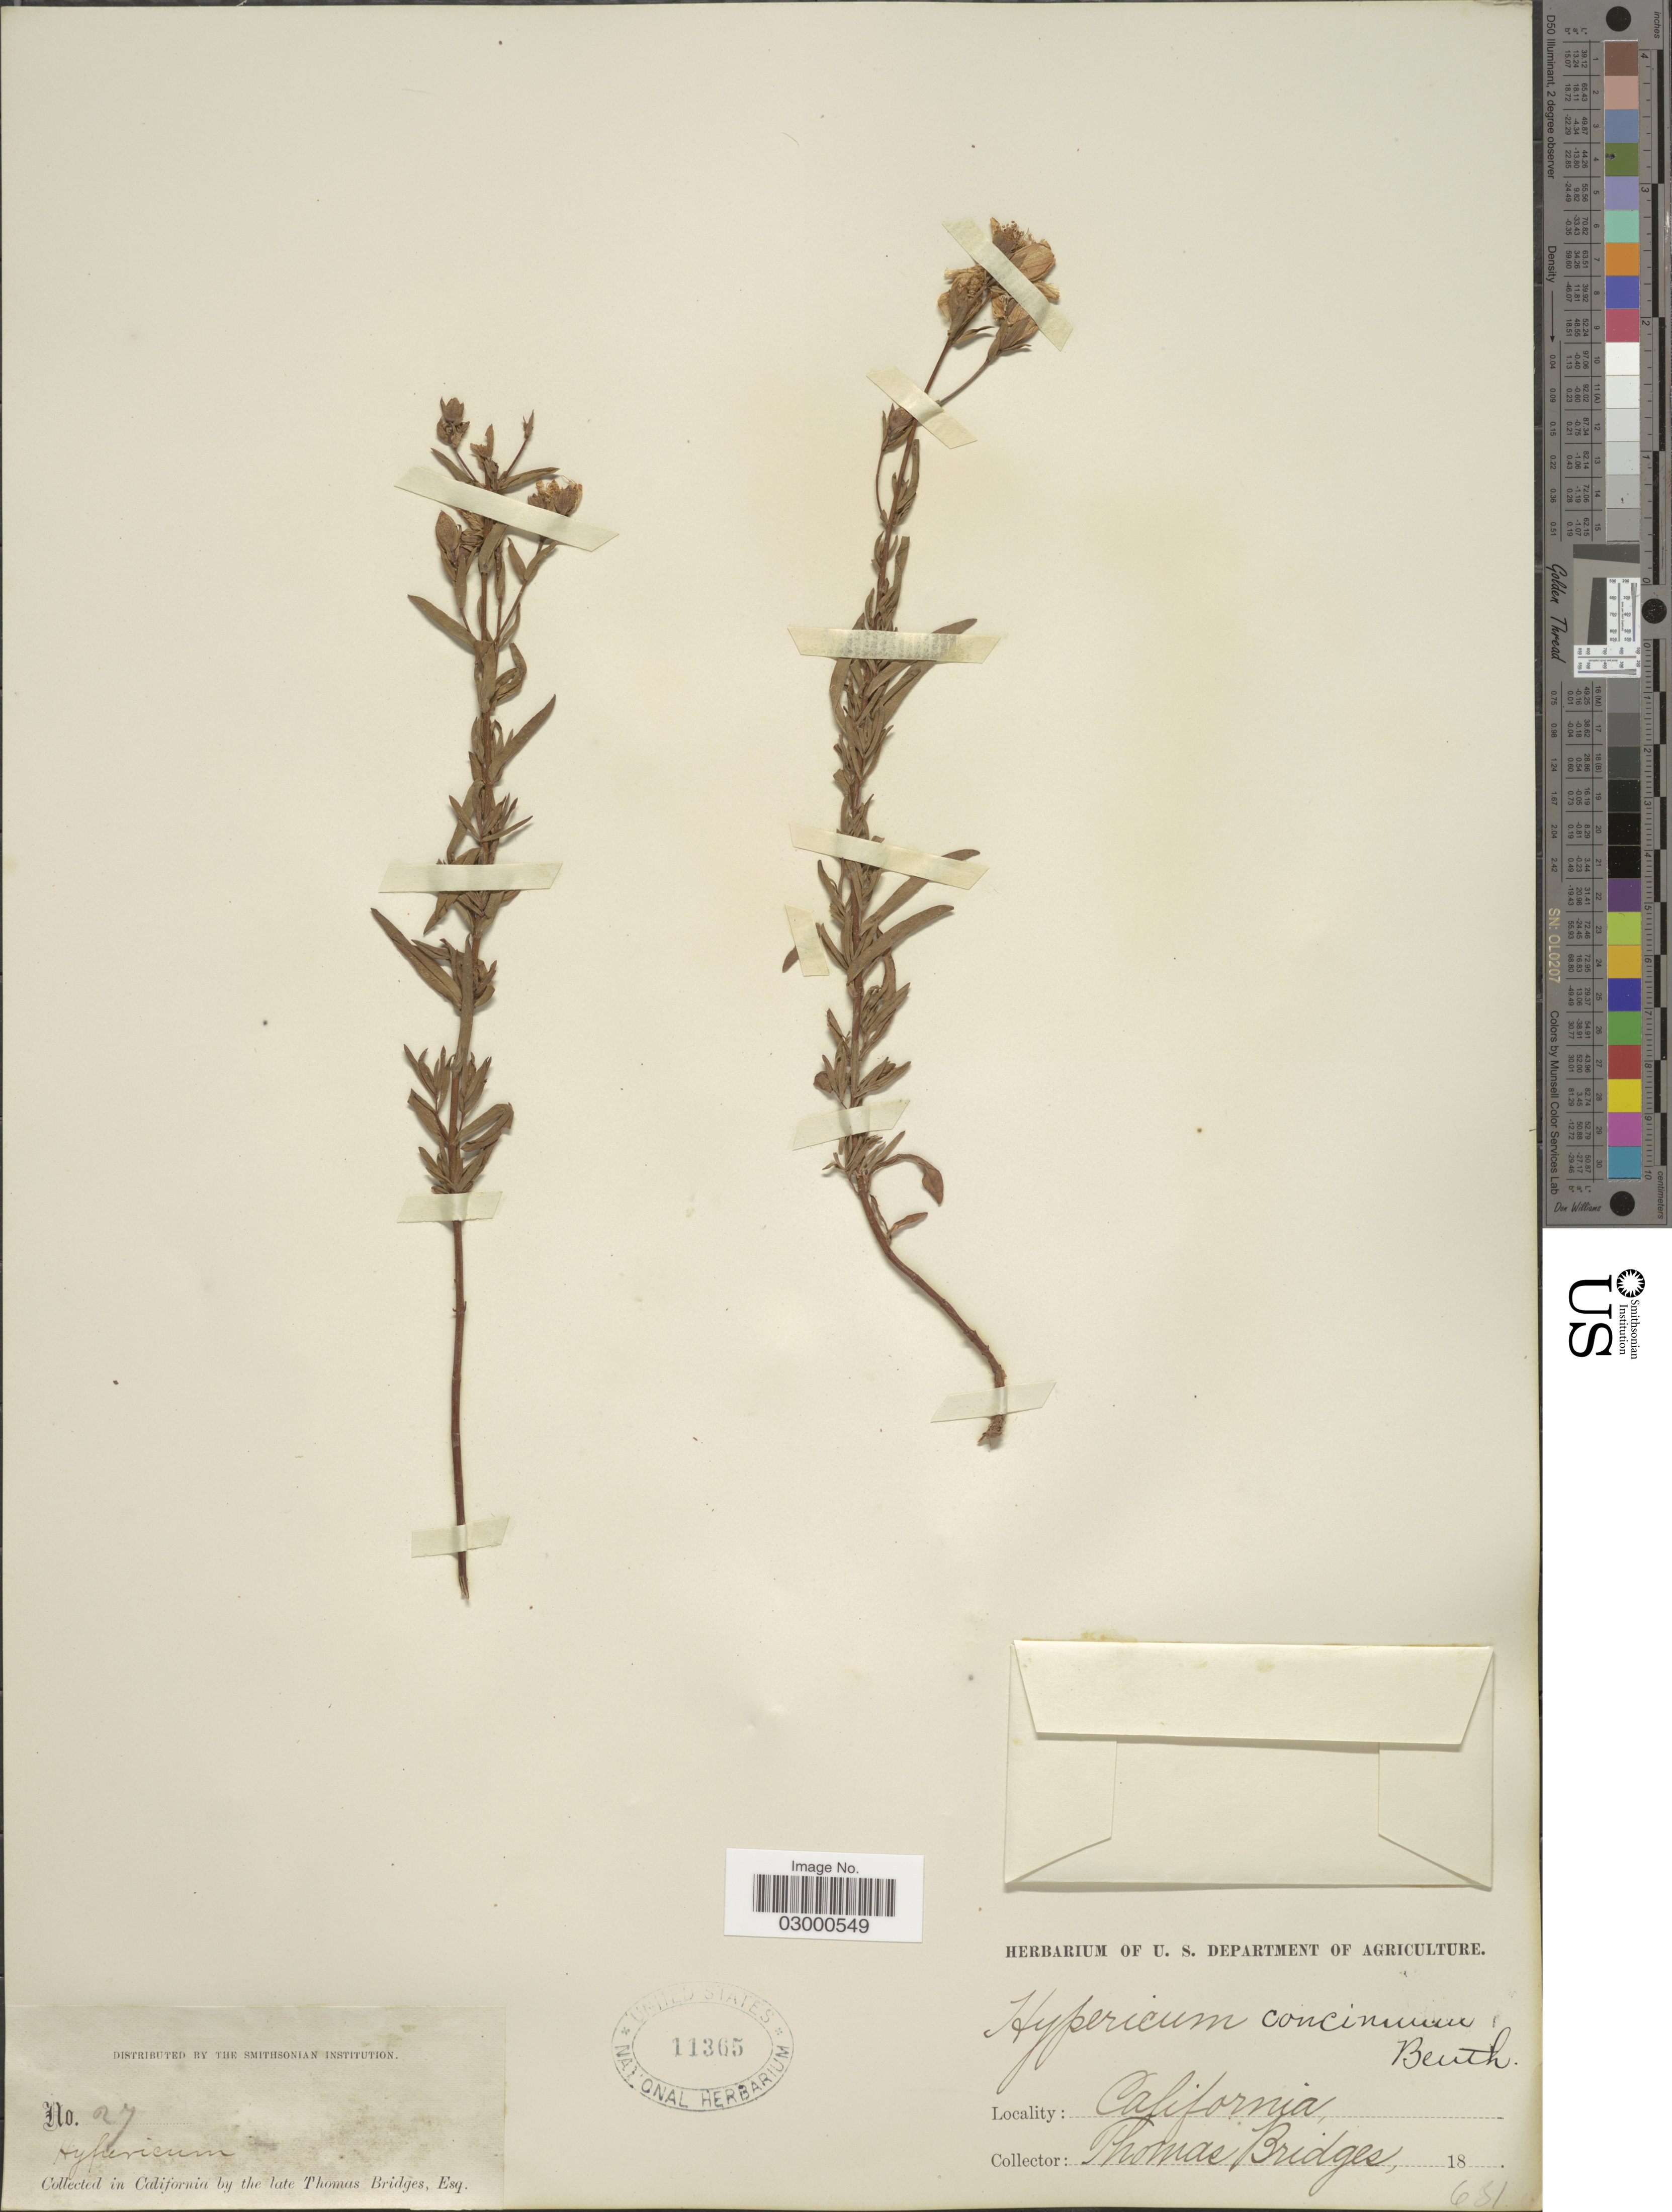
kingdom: Plantae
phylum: Tracheophyta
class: Magnoliopsida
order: Malpighiales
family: Hypericaceae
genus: Hypericum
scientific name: Hypericum concinnum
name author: Benth.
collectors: T. Bridges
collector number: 27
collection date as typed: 18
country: United States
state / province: California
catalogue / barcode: US 11365